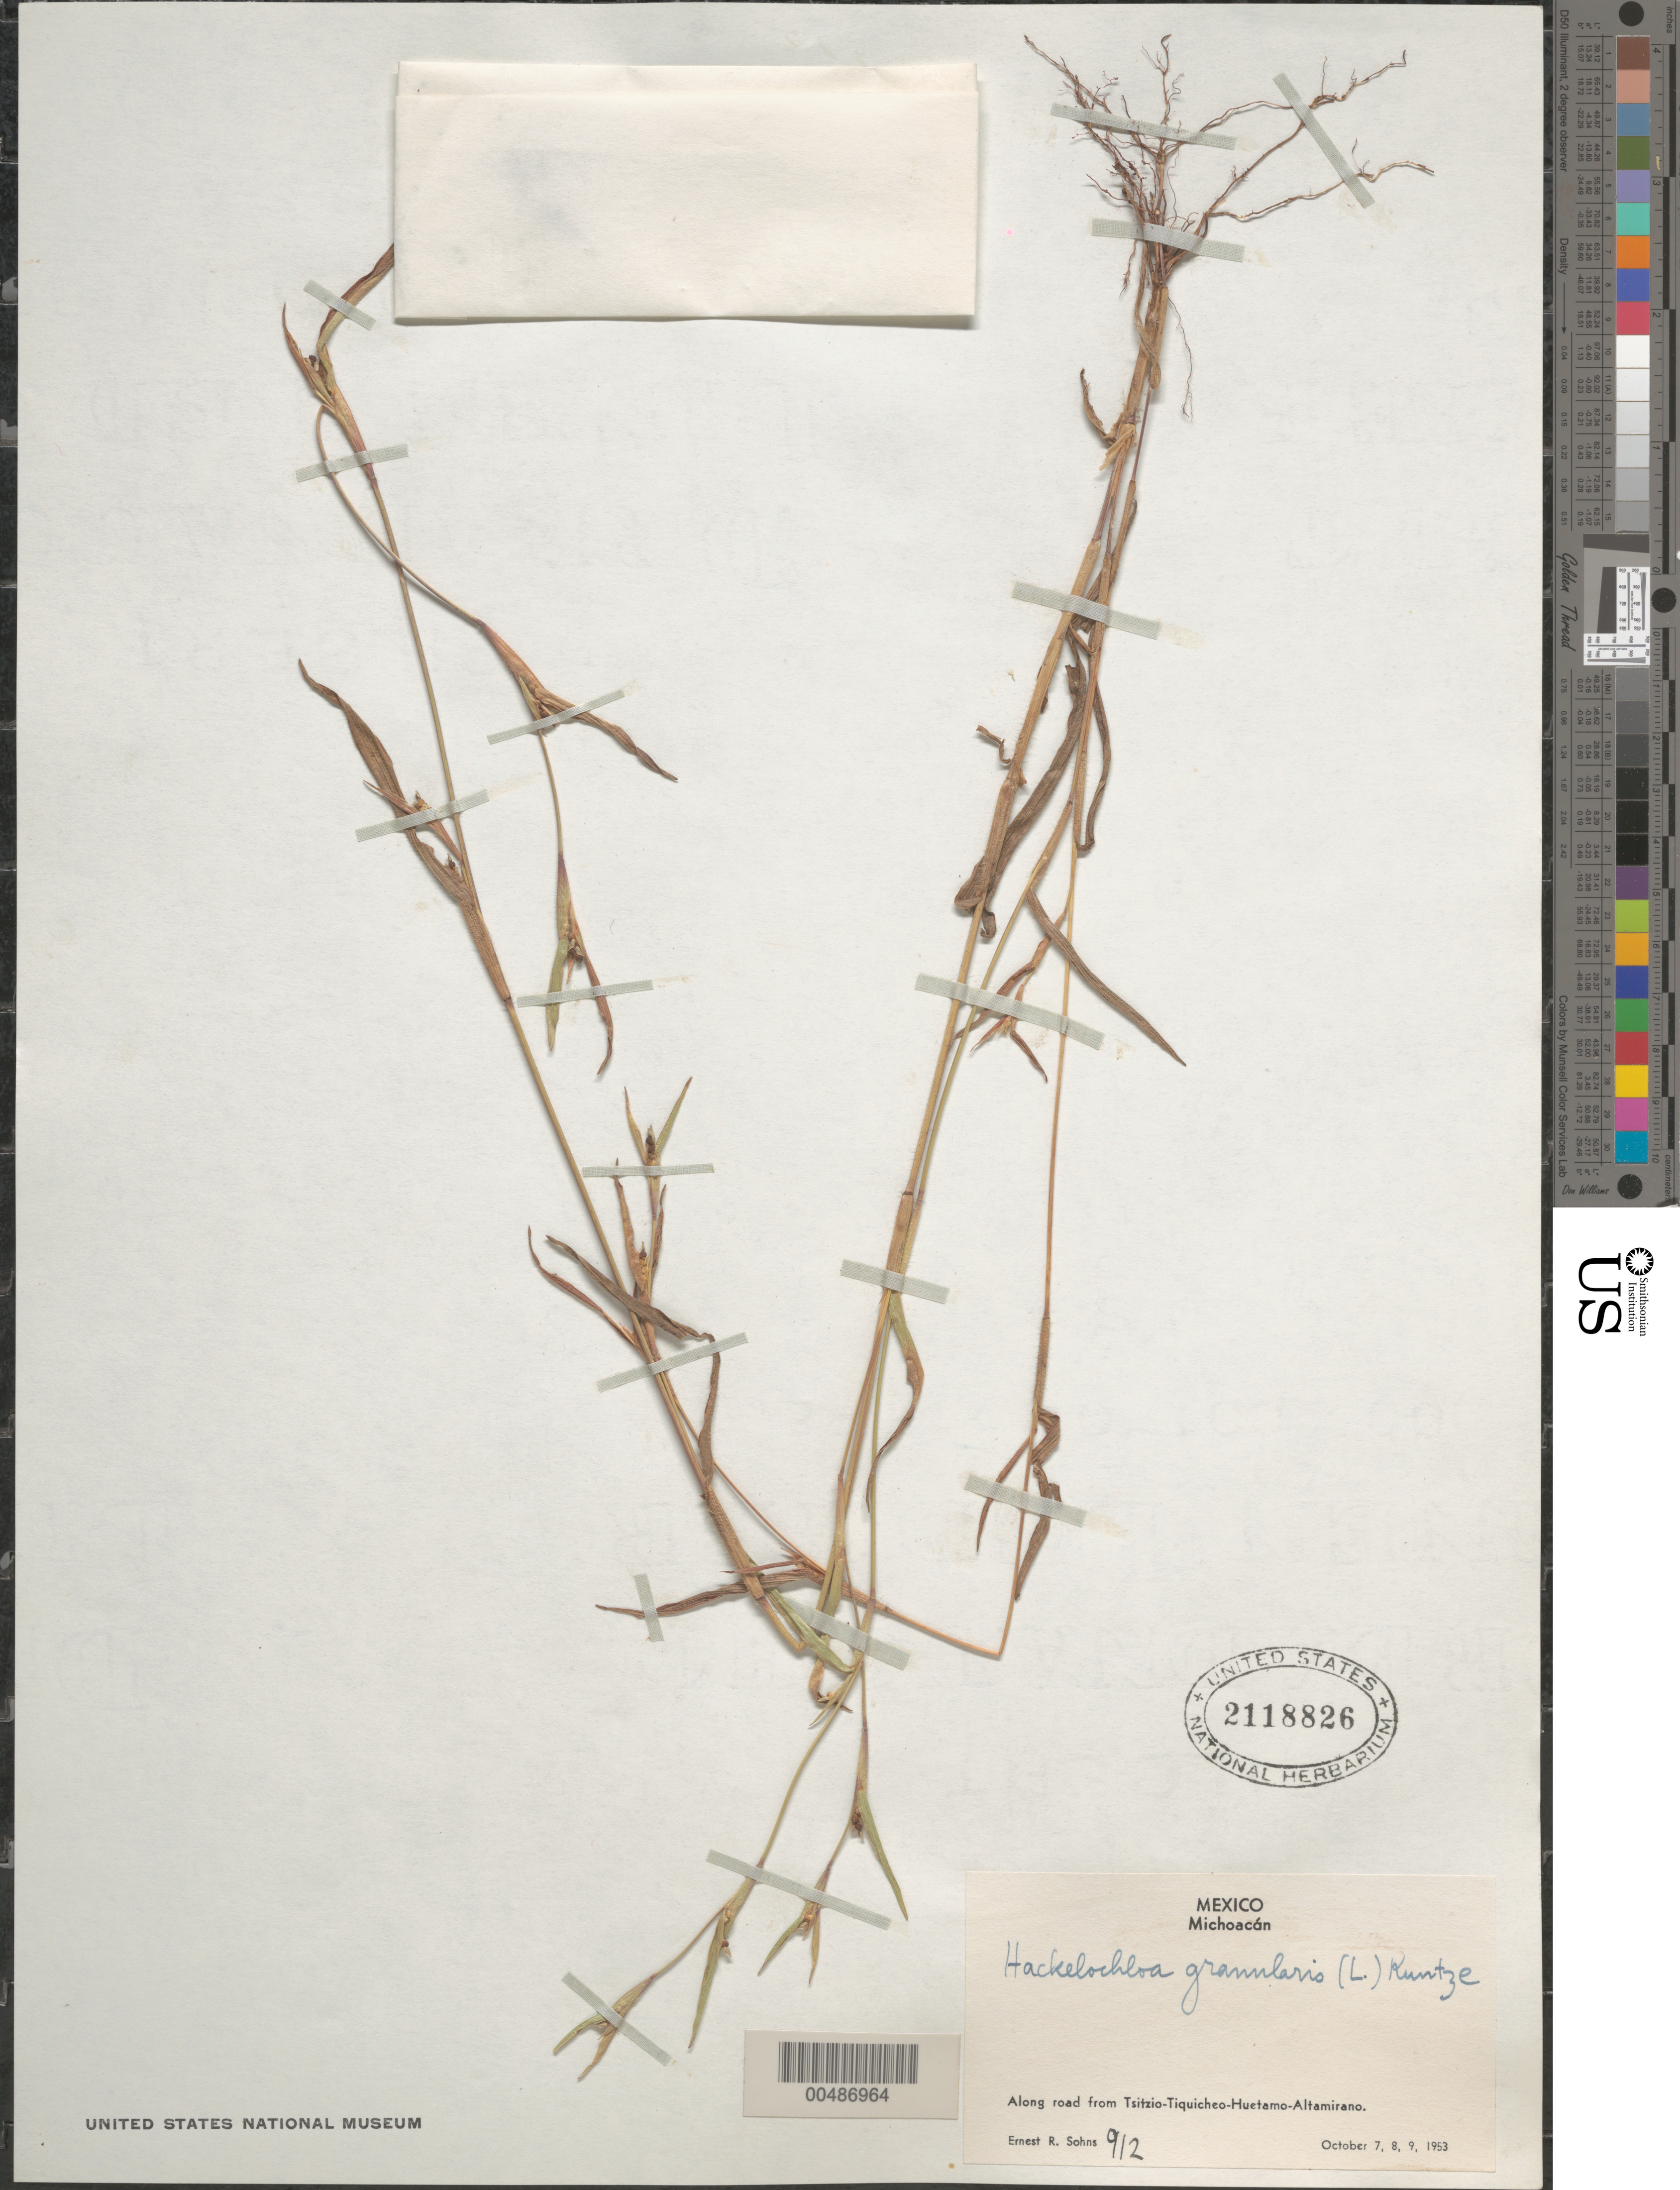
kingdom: Plantae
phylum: Tracheophyta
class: Liliopsida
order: Poales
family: Poaceae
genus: Hackelochloa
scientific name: Hackelochloa granularis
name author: (L.) Kuntze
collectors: E. R. Sohns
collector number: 912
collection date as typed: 7 Oct 1953 to 9 Oct 1953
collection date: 1953-10-07/1953-10-09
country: Mexico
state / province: Michoacán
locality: Along rd from Tsitzio-Tiquicheo-Huetamo-Altamirano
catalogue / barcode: US 2118826